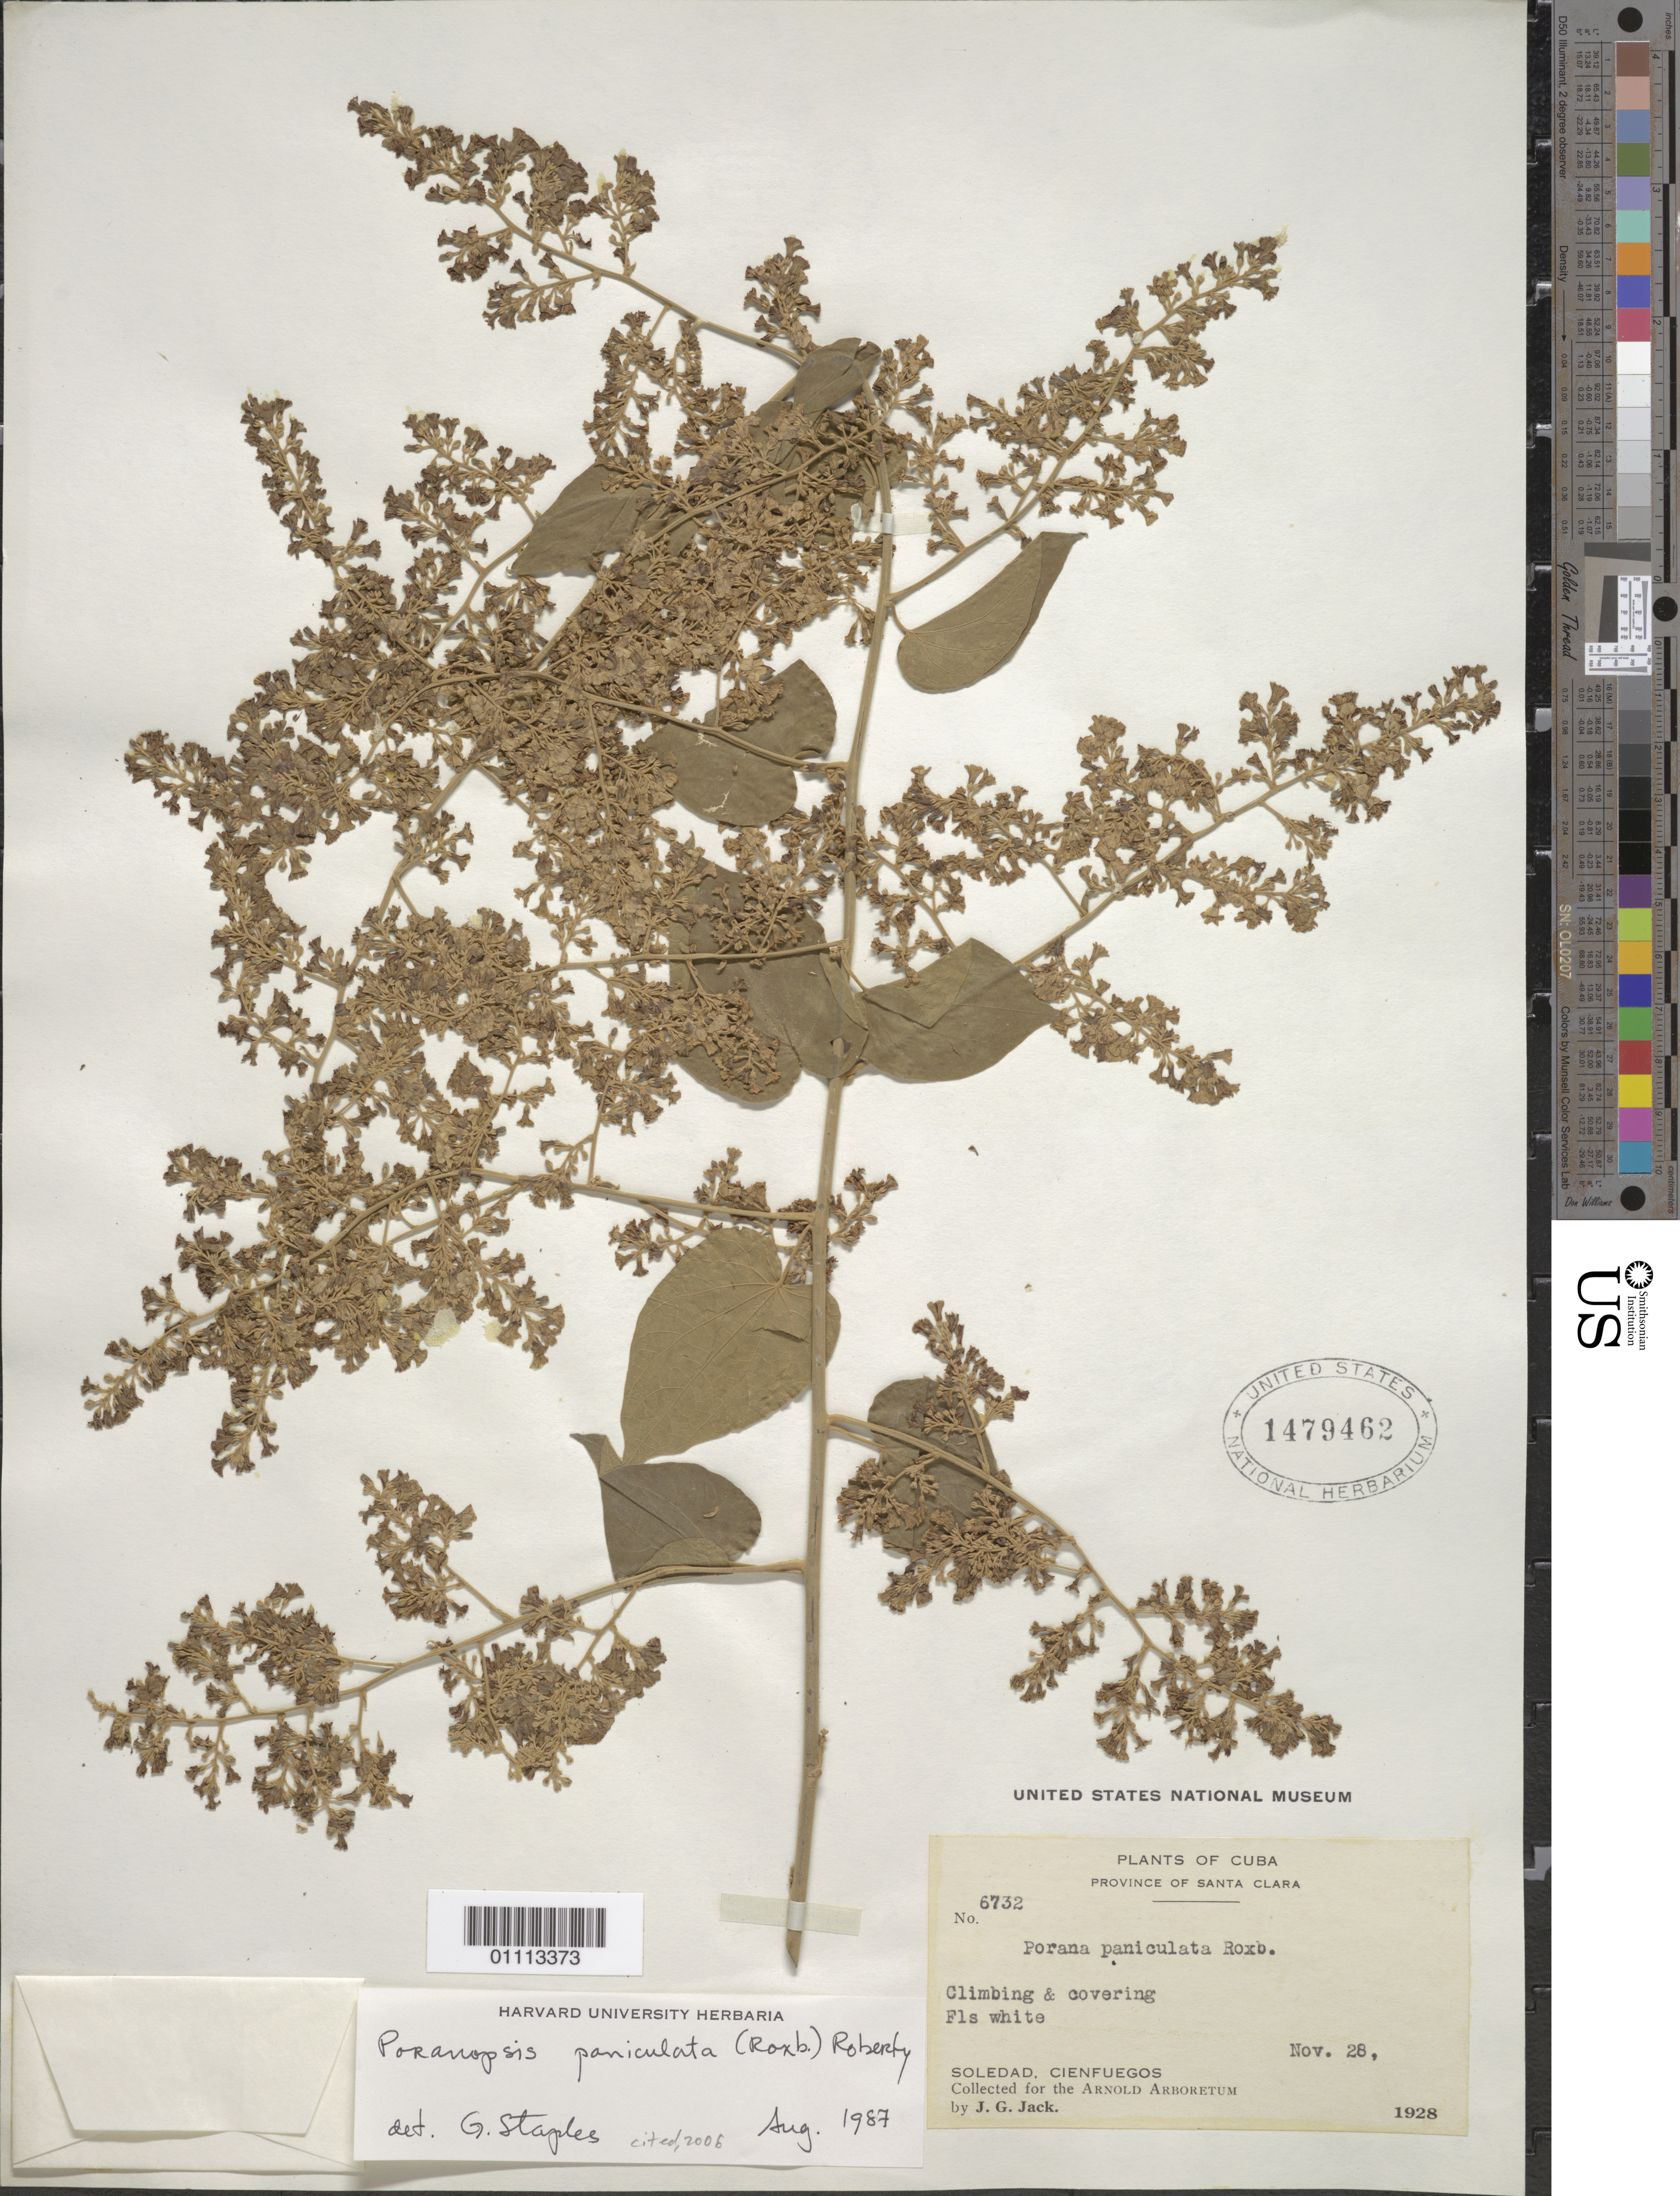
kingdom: Plantae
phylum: Tracheophyta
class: Magnoliopsida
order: Solanales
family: Convolvulaceae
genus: Poranopsis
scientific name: Poranopsis paniculata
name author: (Roxb.) Roberty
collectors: J. G. Jack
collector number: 6732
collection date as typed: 28 Nov 1928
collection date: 1928-11-28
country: Cuba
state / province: Cienfuegos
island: Cuba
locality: Soledad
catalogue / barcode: US 1479462